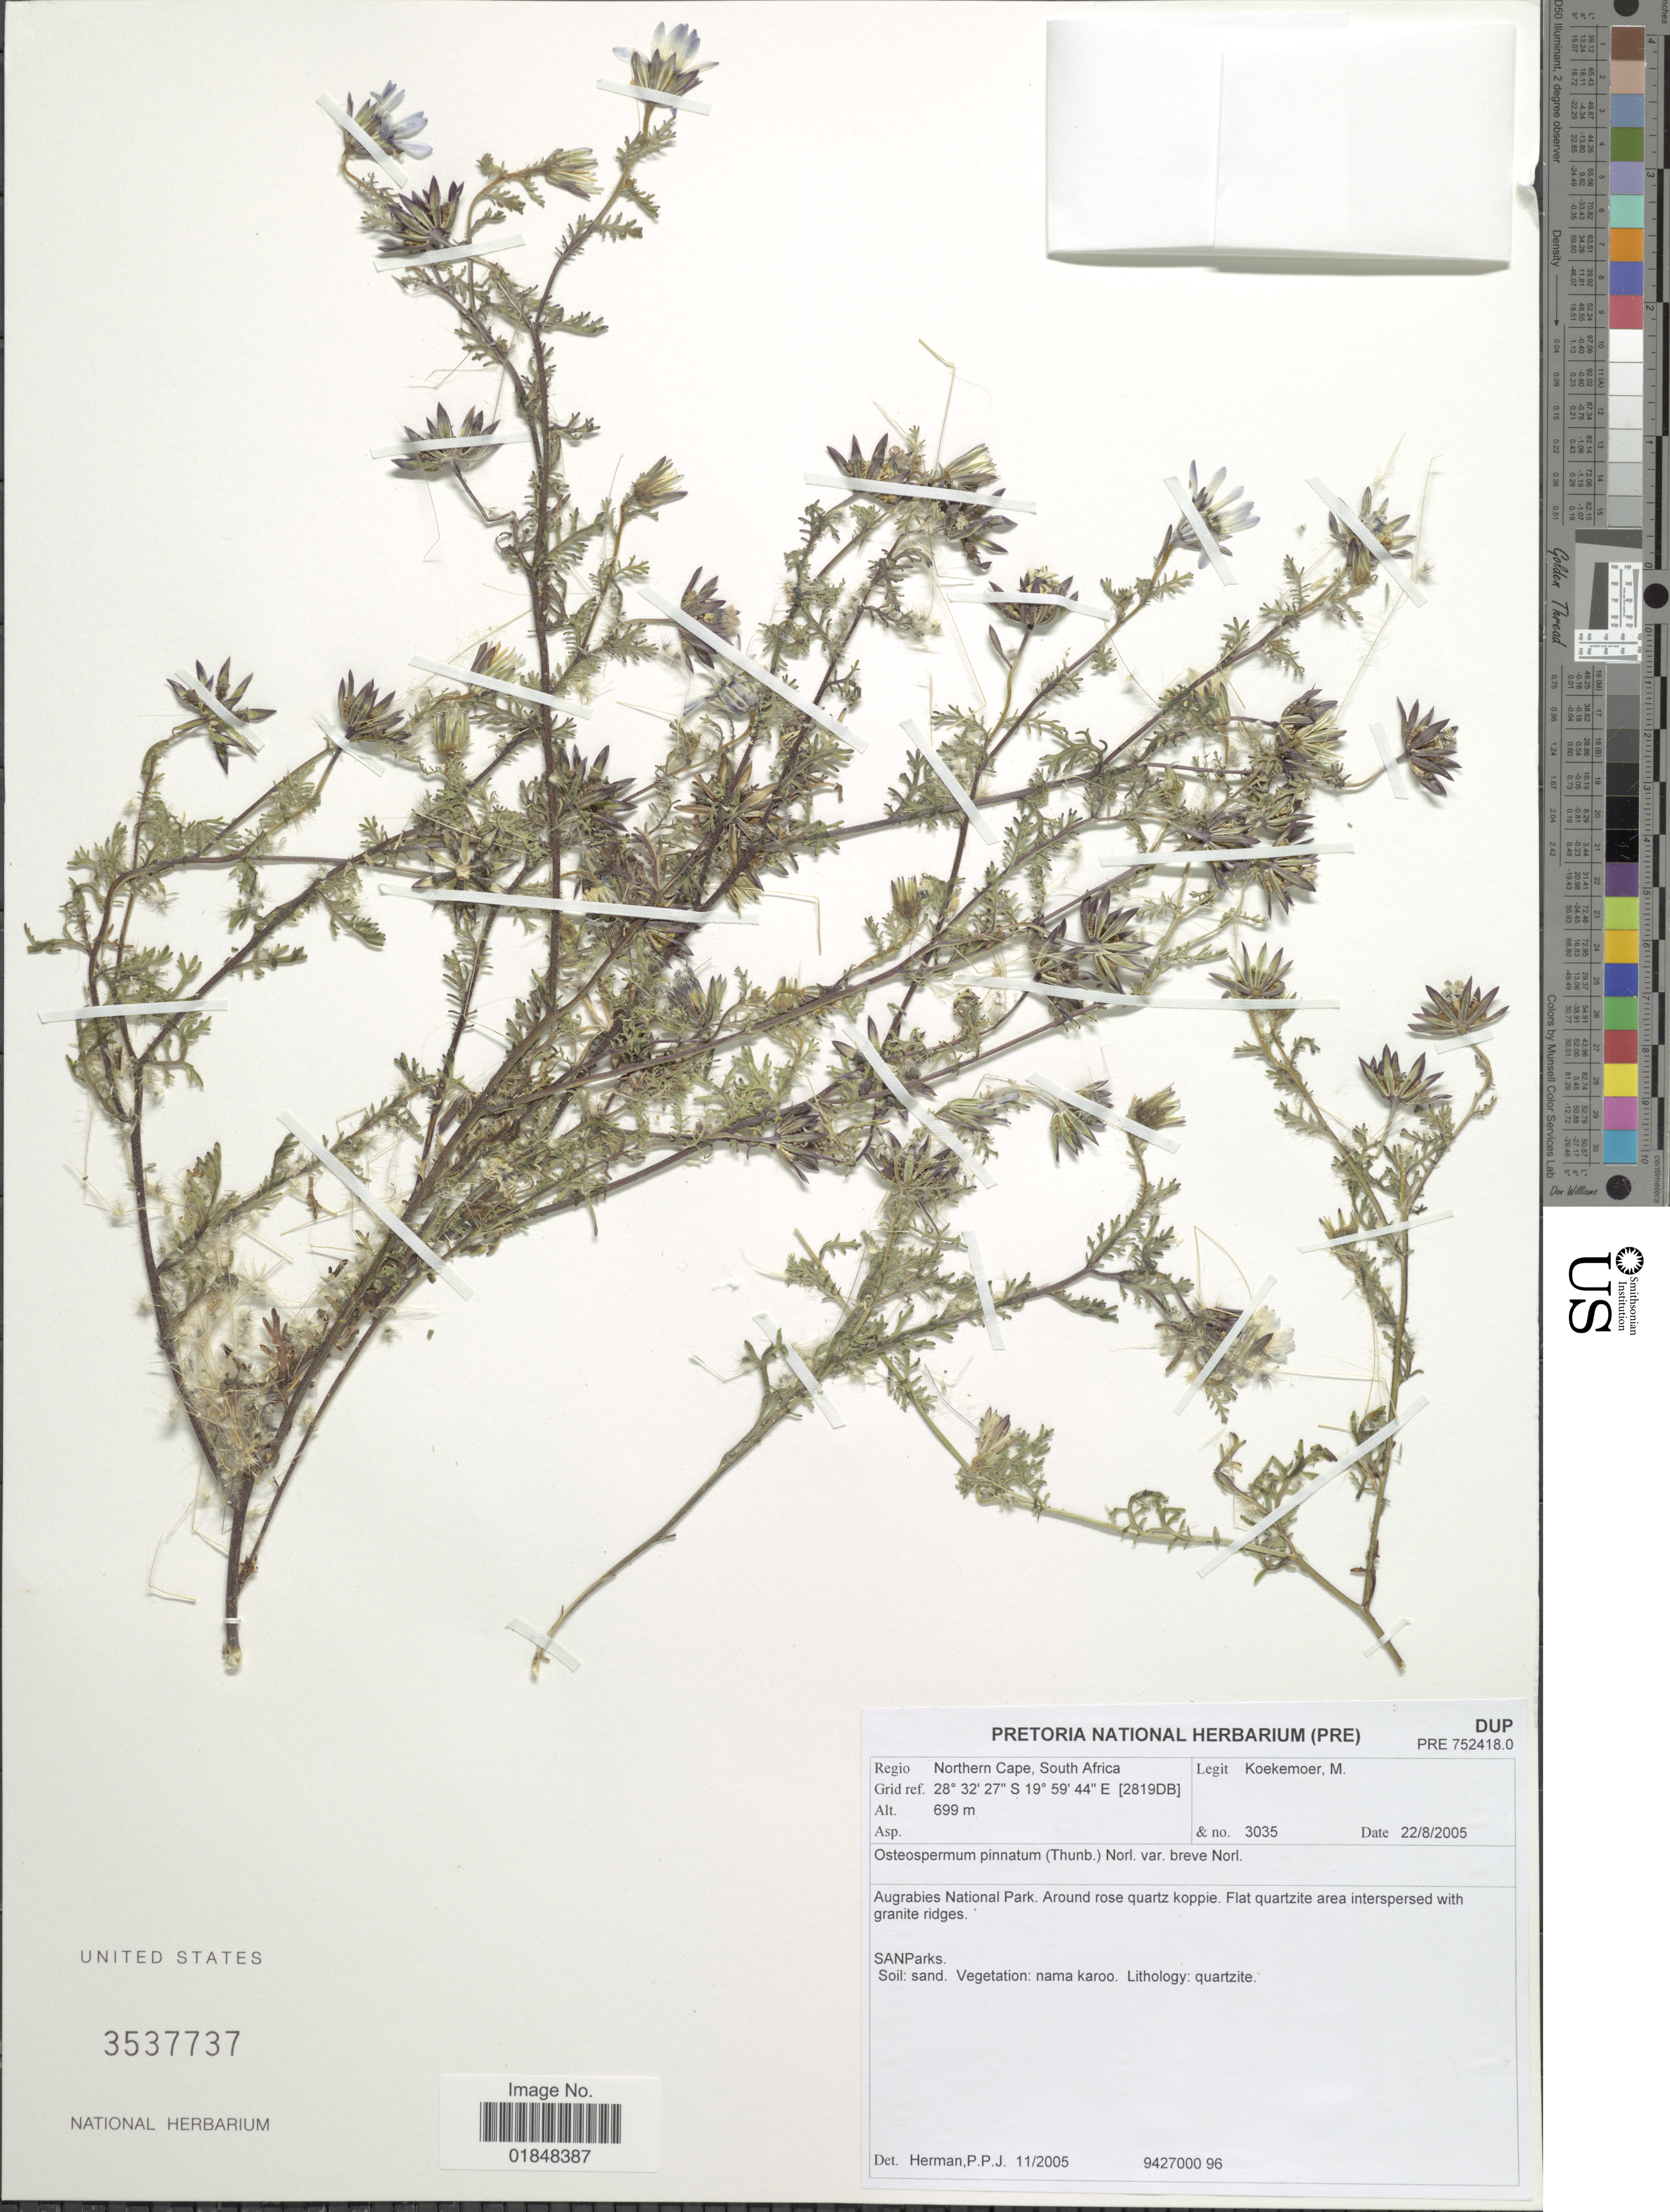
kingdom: Plantae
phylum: Tracheophyta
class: Magnoliopsida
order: Asterales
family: Asteraceae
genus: Osteospermum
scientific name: Osteospermum pinnatum var. pinnatum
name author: (Thunb.) Norl.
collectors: M. Koekemoer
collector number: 3035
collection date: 2005-08-22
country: South Africa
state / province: Northern Cape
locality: Augrabies National Park. Around rose quartz koppie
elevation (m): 699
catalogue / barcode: US 3537737